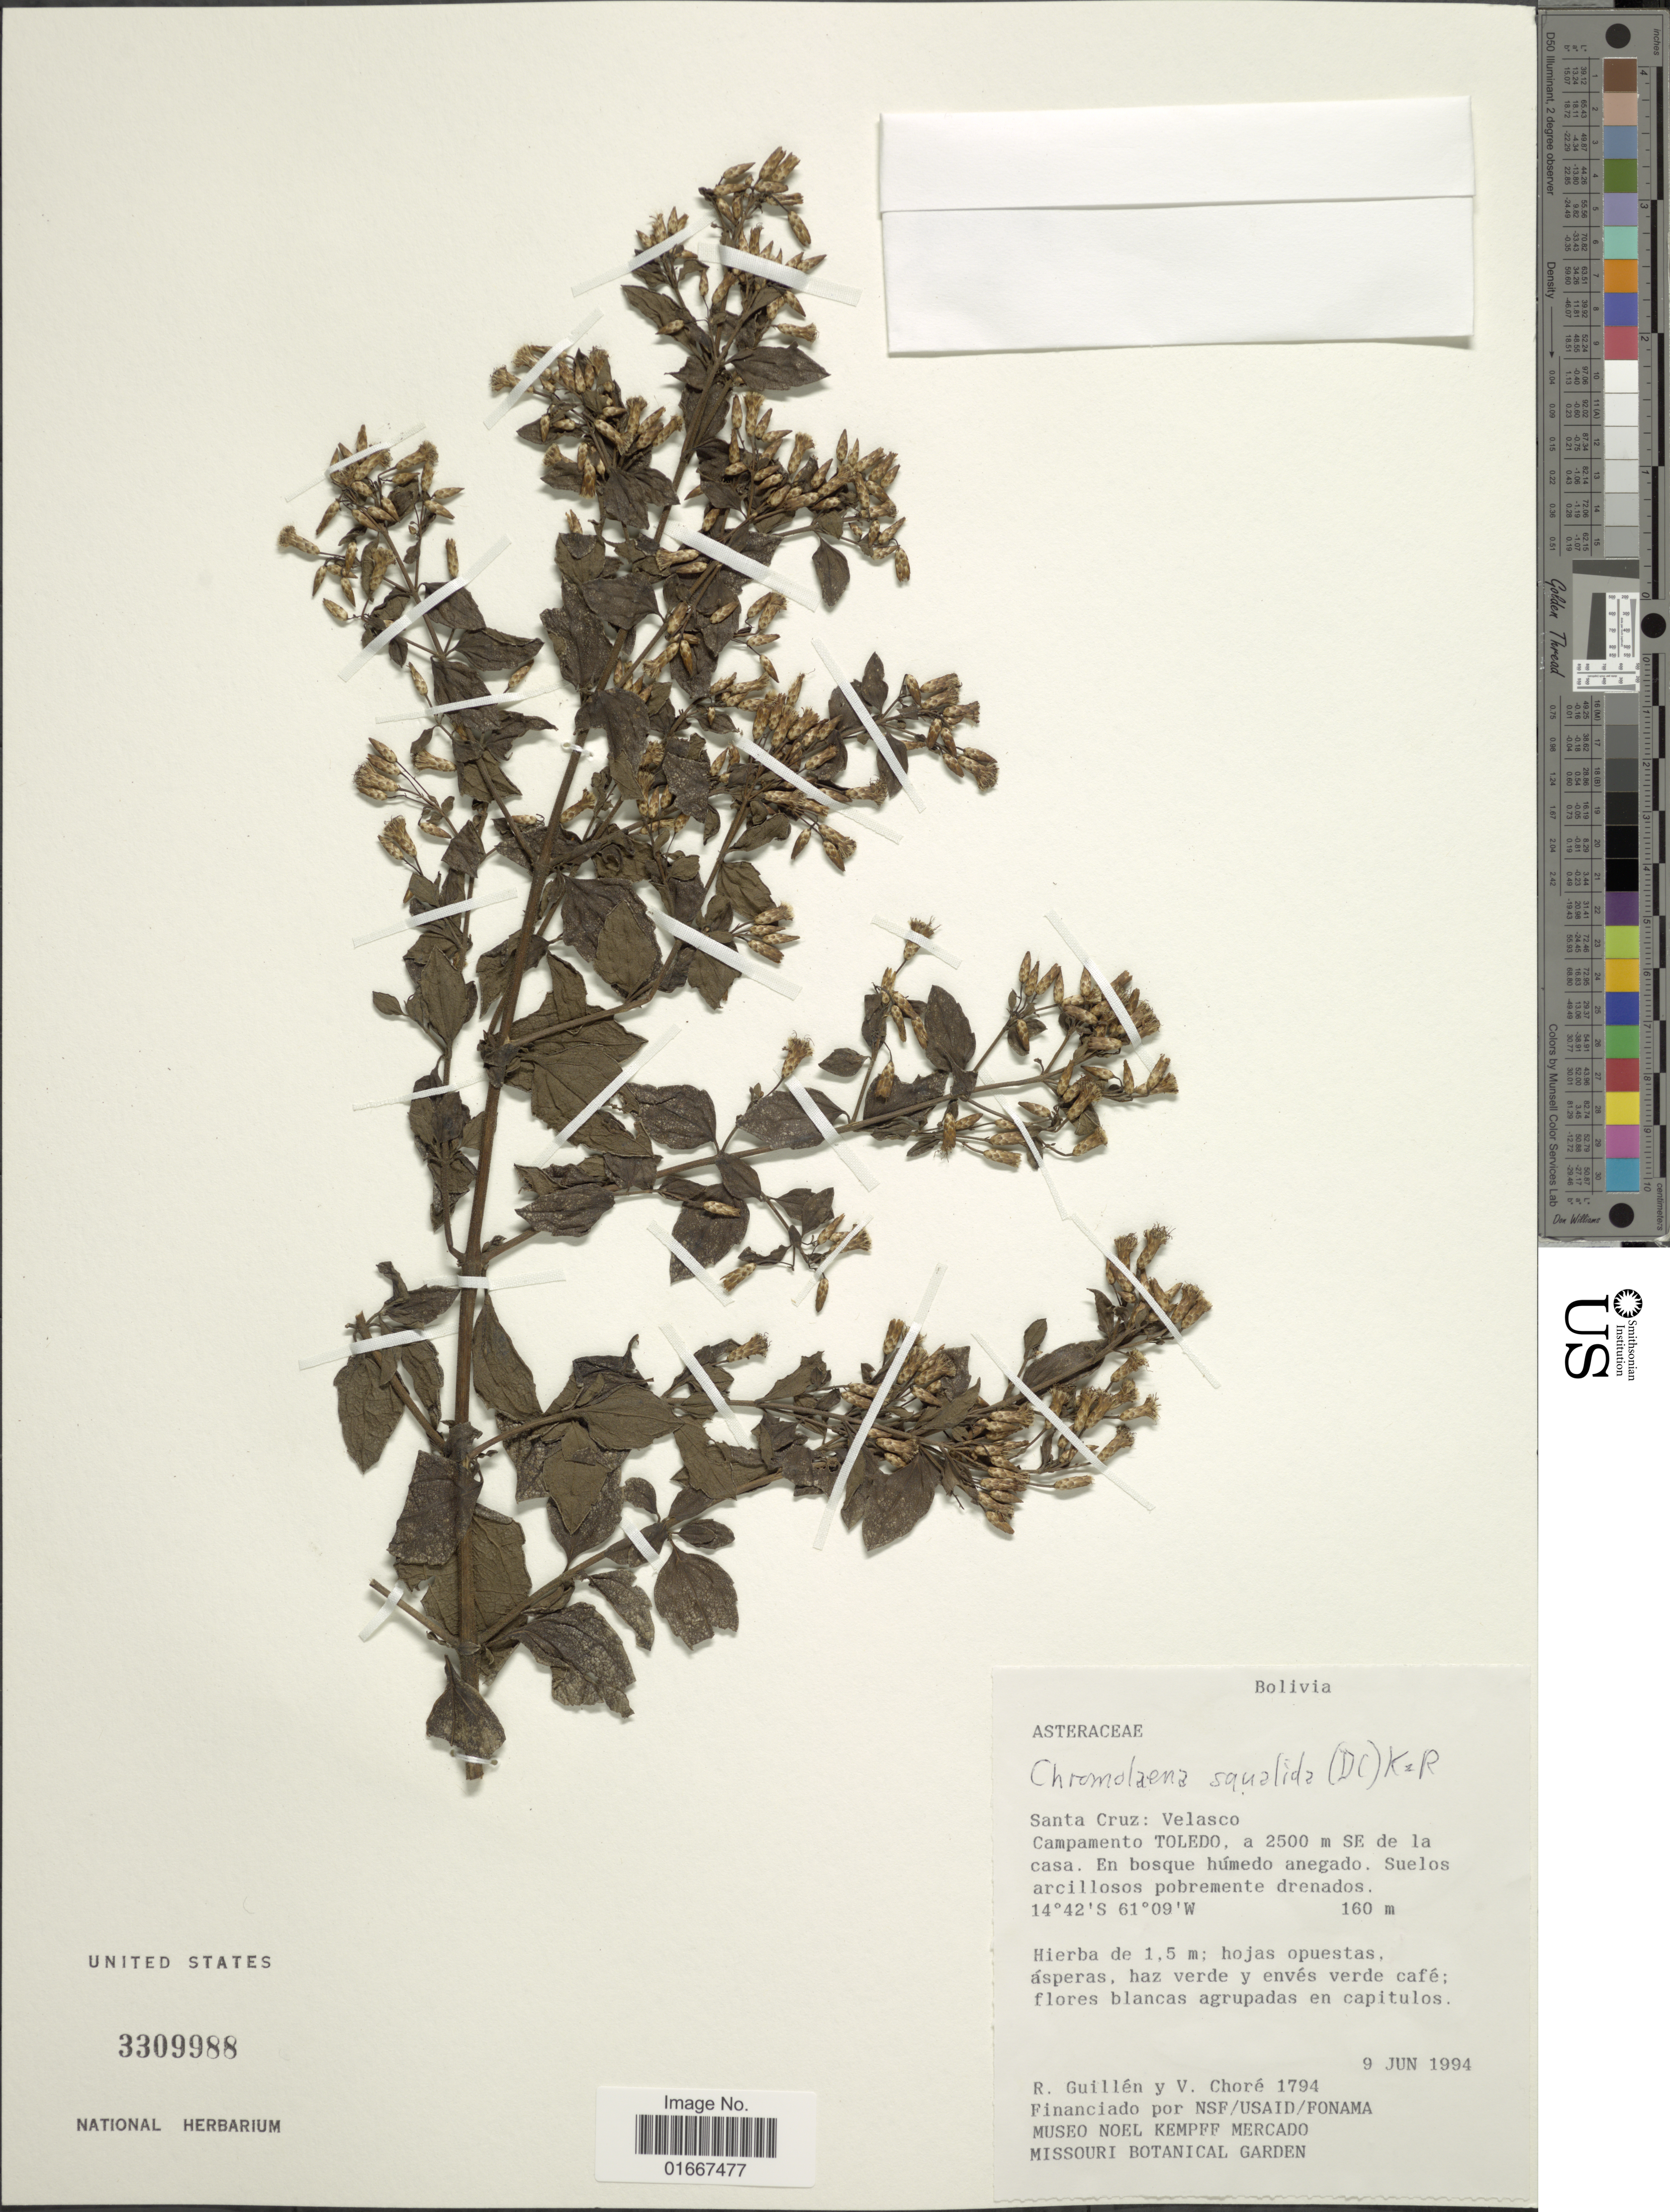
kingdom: Plantae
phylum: Tracheophyta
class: Magnoliopsida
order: Asterales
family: Asteraceae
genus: Chromolaena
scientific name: Chromolaena squalida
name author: (DC.) R.M. King & H. Rob.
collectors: R. Guillen & V. Chore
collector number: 1794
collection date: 1994-06-09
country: Bolivia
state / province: Santa Cruz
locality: Velasco Campamento Toledo a 2500 m SE de la casa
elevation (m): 160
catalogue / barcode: US 3309988